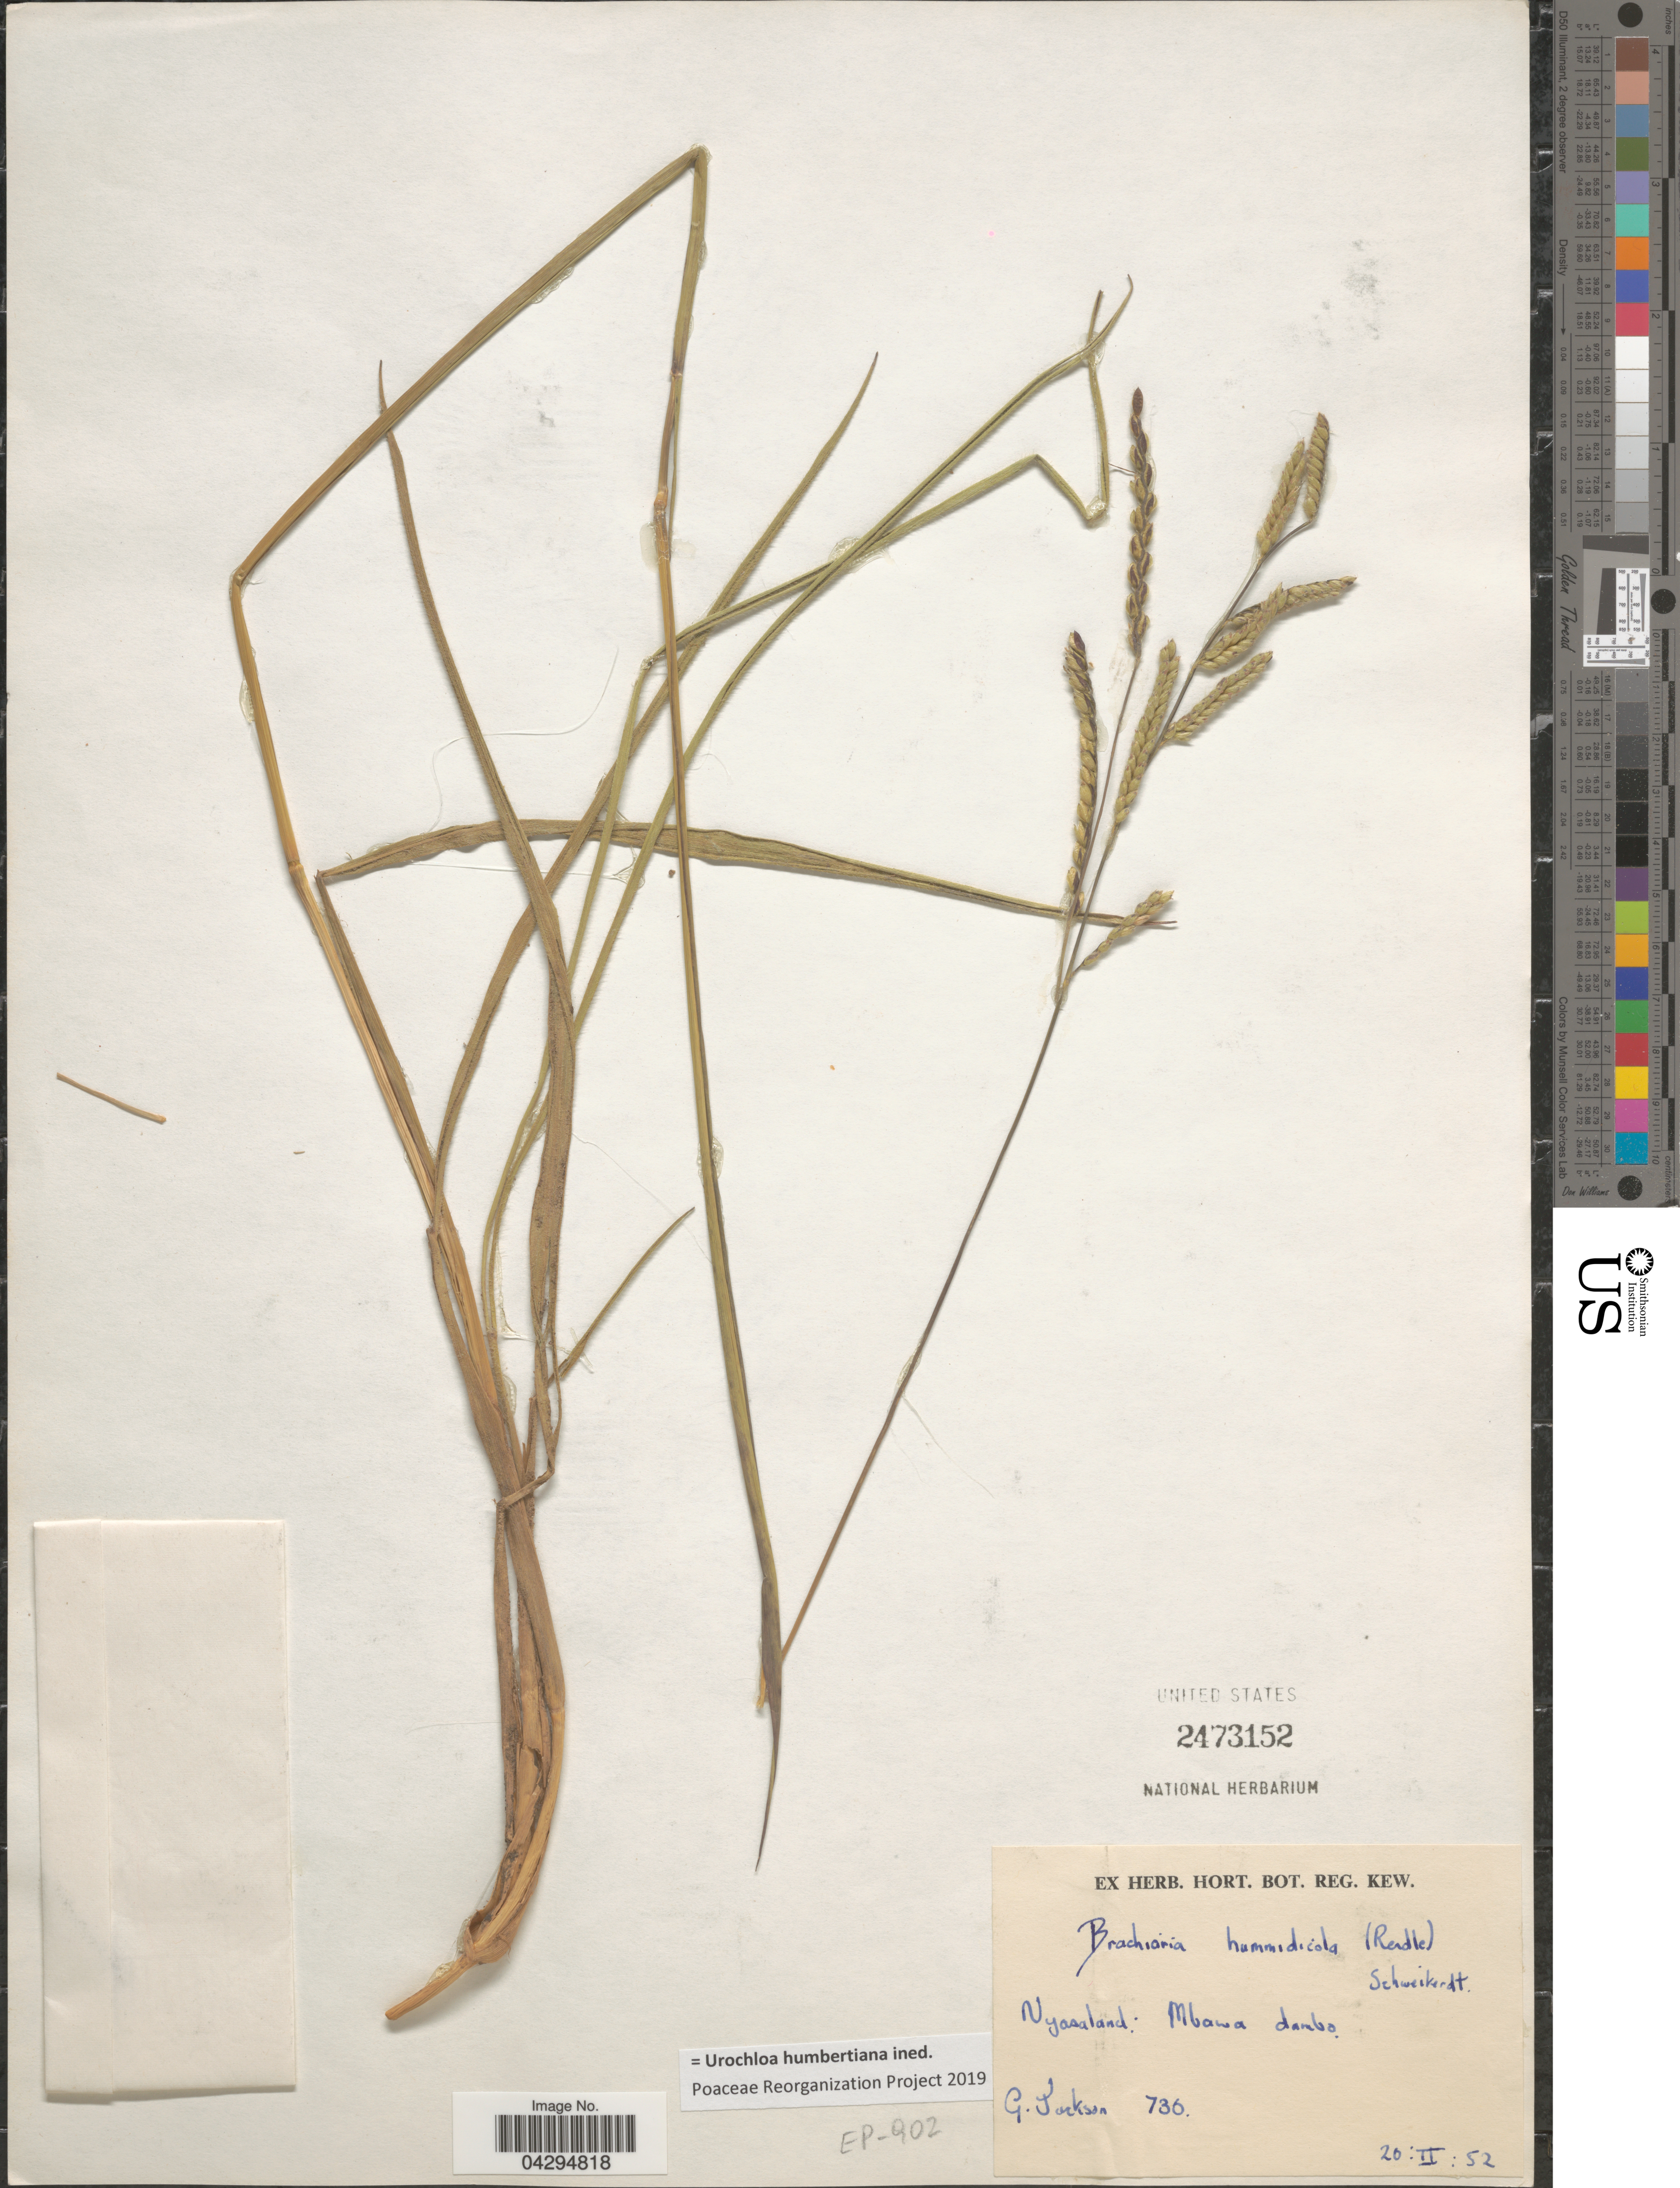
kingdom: Plantae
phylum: Tracheophyta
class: Liliopsida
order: Poales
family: Poaceae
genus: Urochloa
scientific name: Urochloa humbertiana ined.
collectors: G. Jackson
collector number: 730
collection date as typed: Transcribed d/m/y: 20/2/52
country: Malawi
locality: Nyasaland: Mbawa dambo.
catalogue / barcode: US 2473152